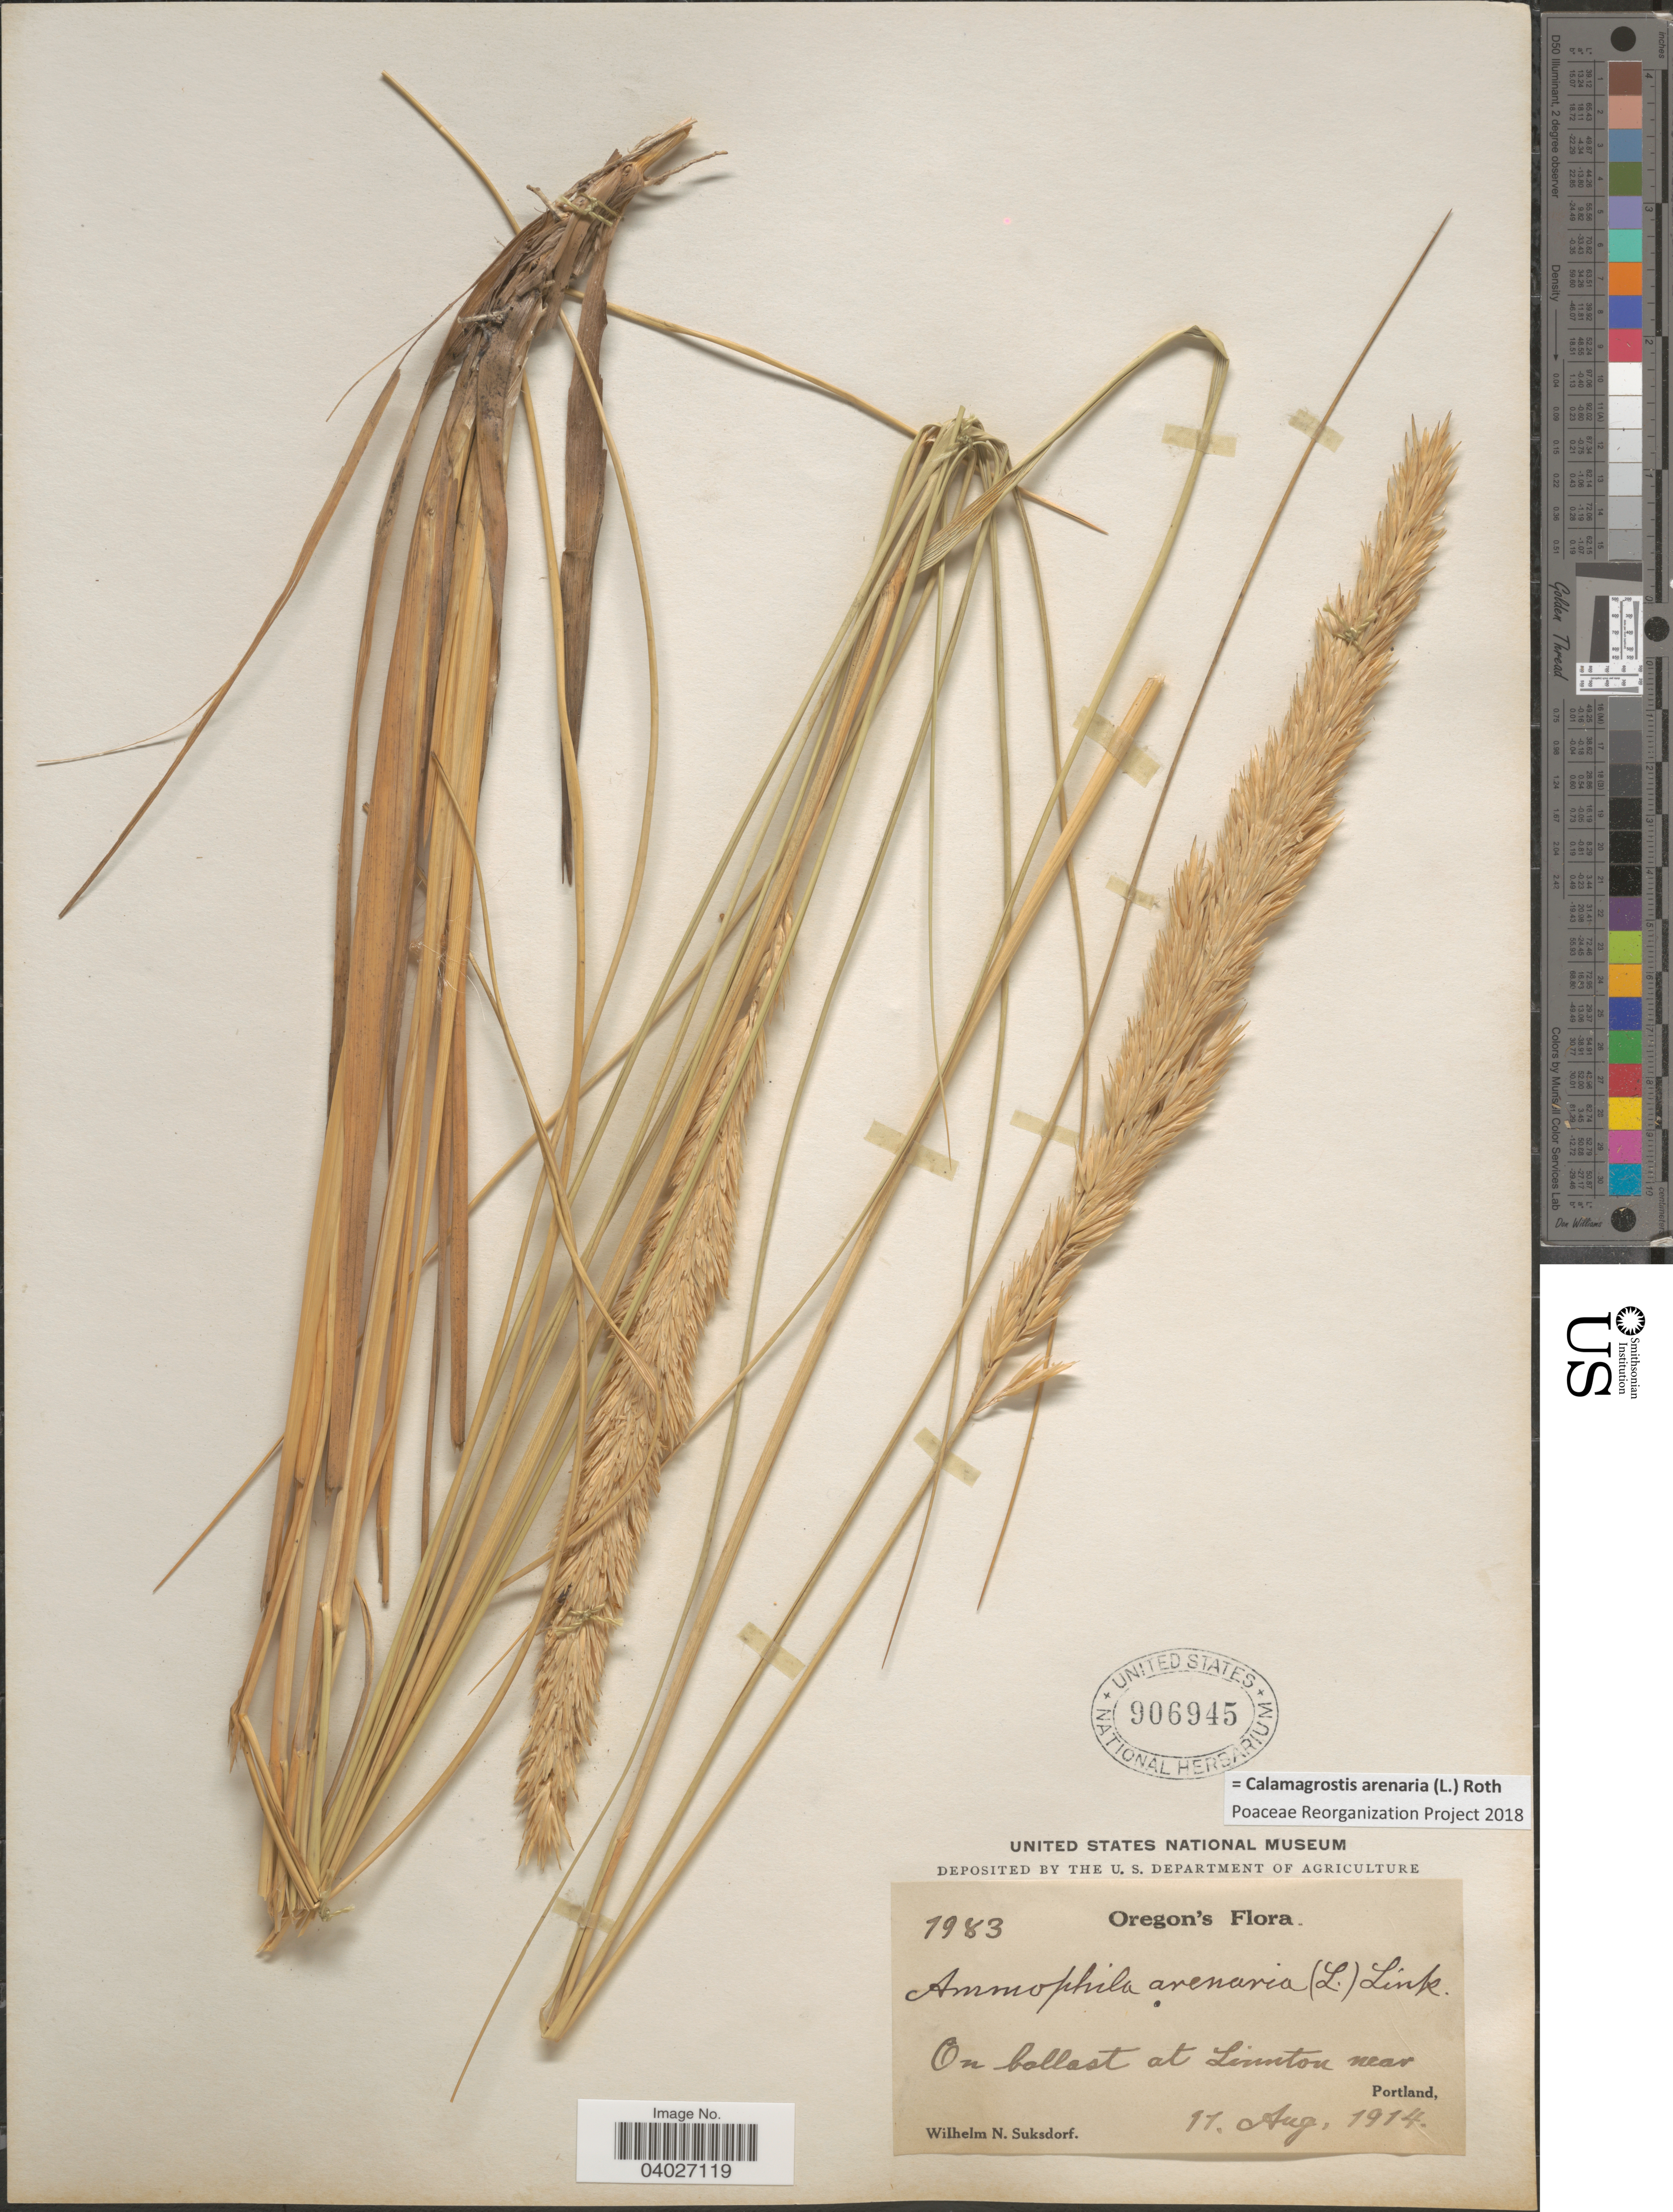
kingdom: Plantae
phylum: Tracheophyta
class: Liliopsida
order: Poales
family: Poaceae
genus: Calamagrostis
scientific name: Calamagrostis arenaria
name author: (L.) Roth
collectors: W. N. Suksdorf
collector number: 1983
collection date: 1914-08-11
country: United States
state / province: Oregon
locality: On ballast at Linnton near Portland.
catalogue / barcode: US 906945